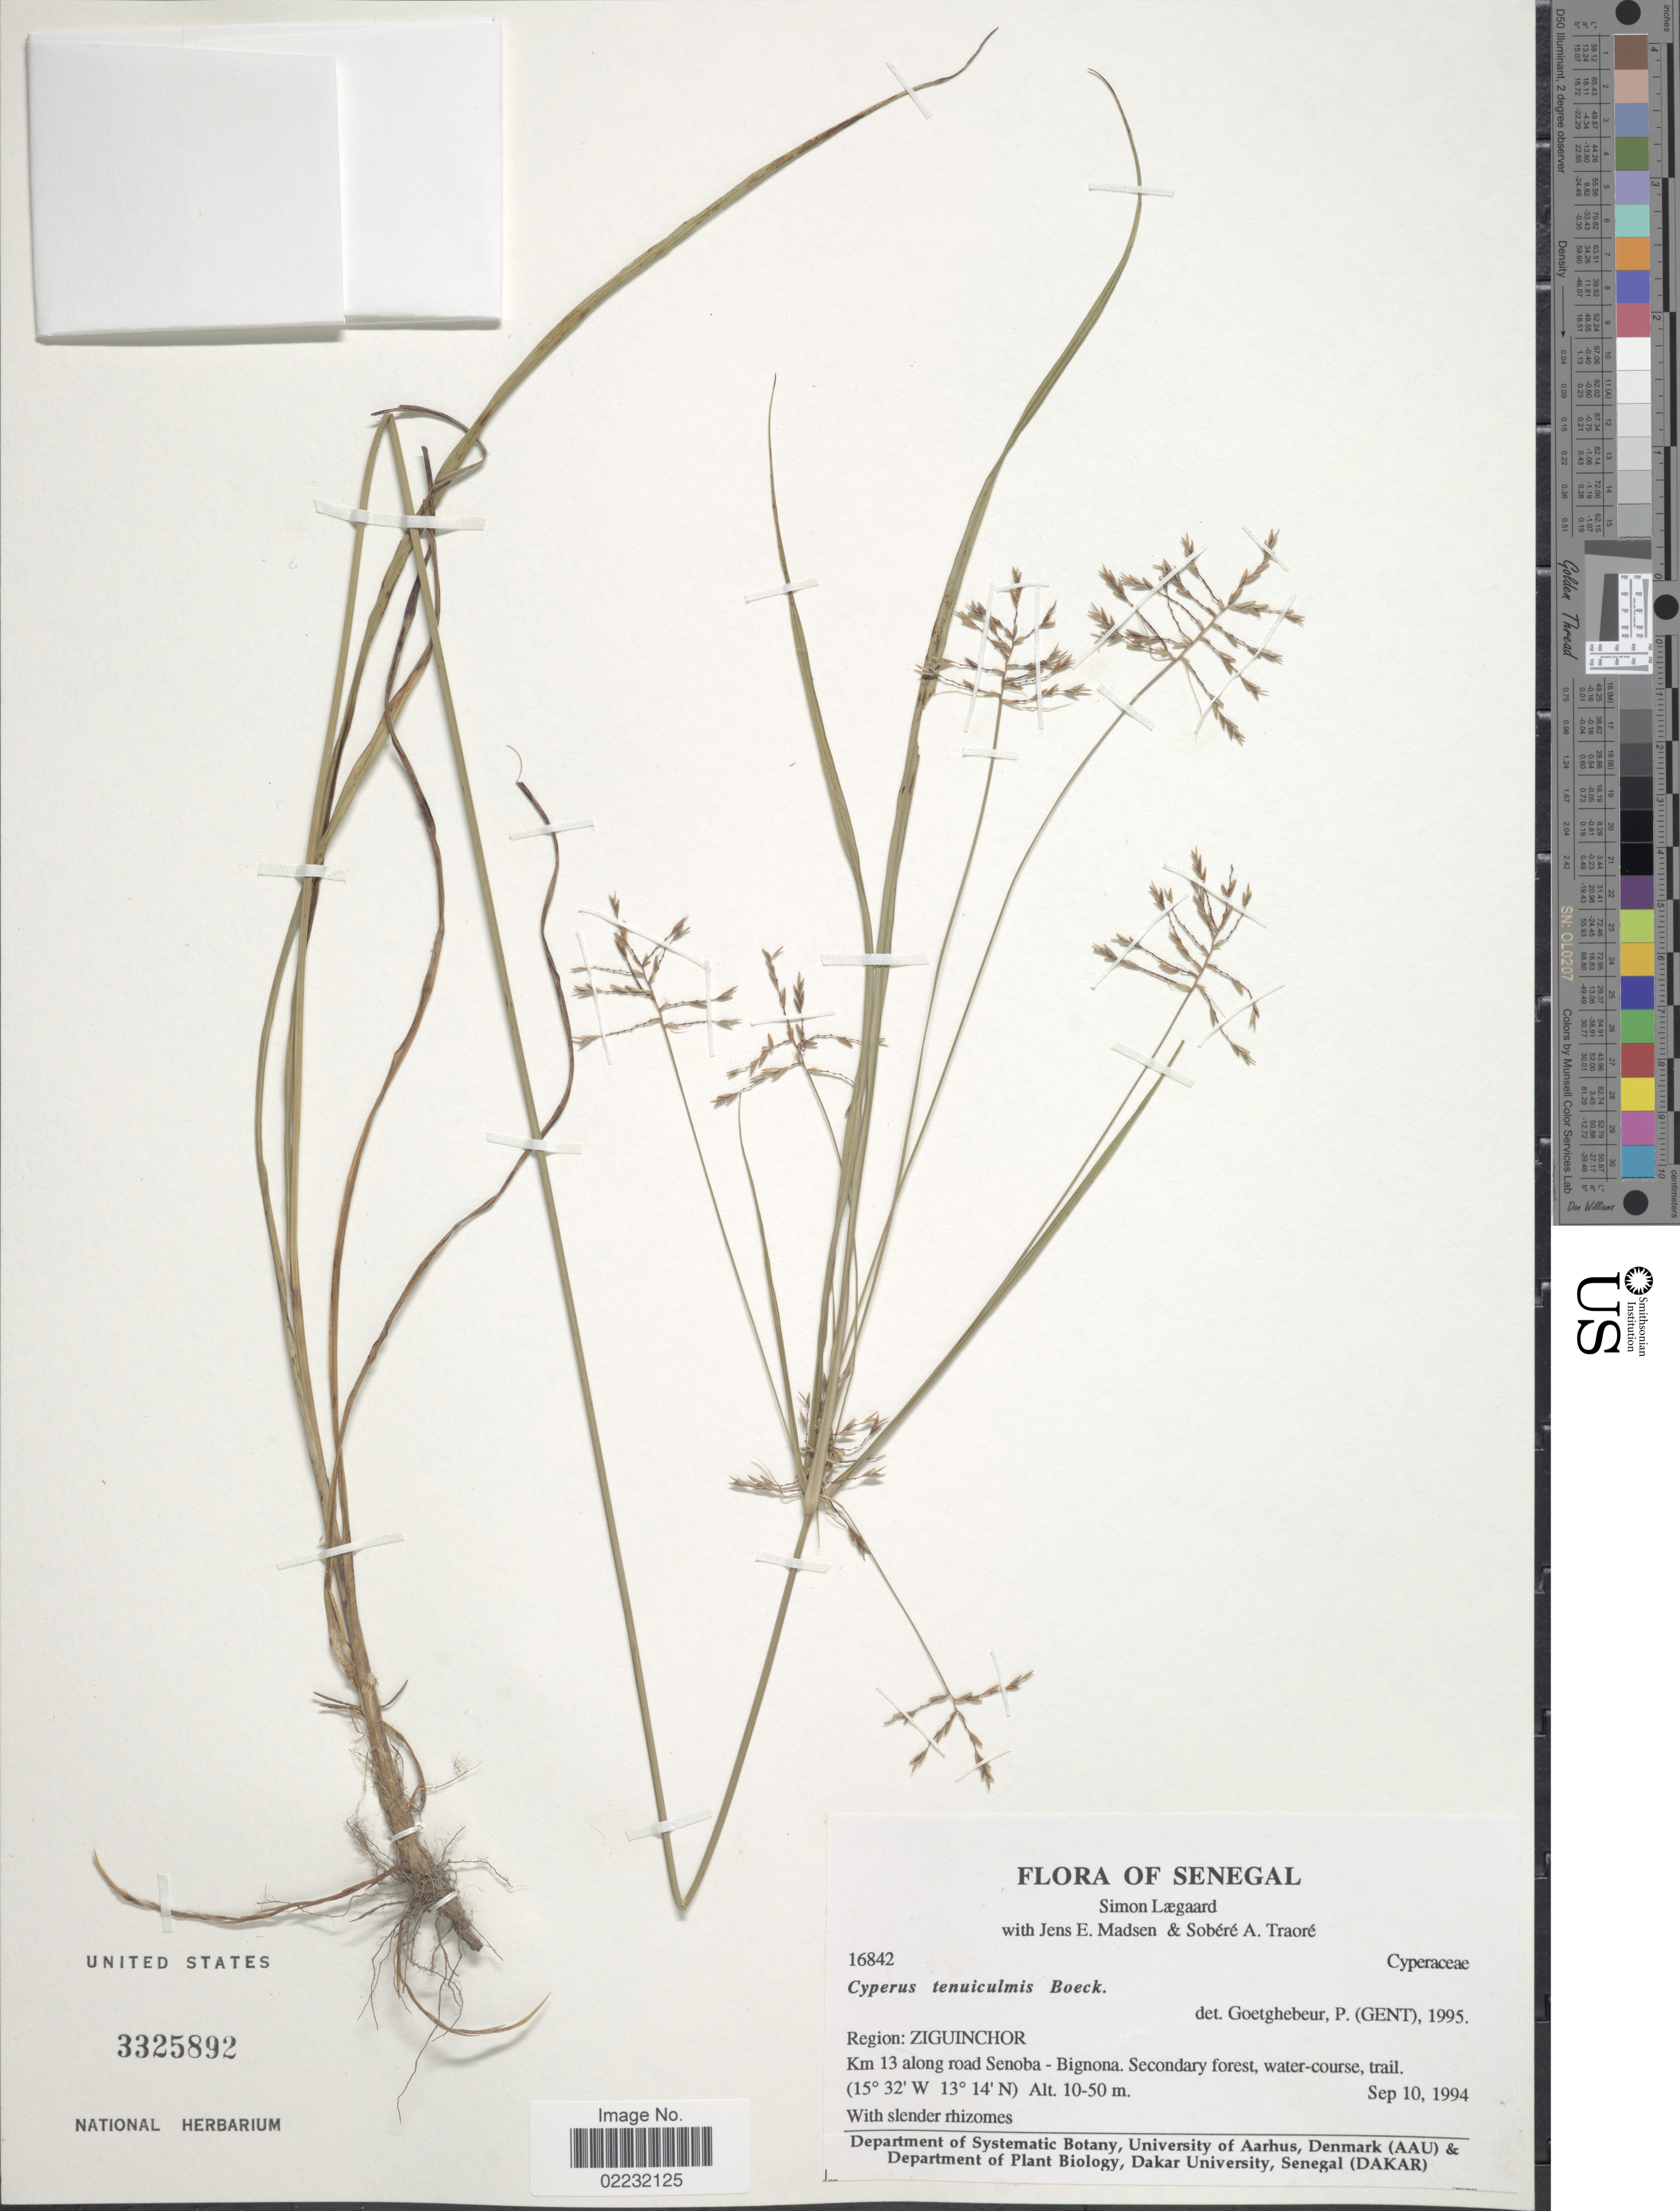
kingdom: Plantae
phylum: Tracheophyta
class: Liliopsida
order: Poales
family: Cyperaceae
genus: Cyperus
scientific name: Cyperus tenuiculmis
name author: Boeckeler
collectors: S. Lægaard, J. E. Madsen & S. Traore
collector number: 16842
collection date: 1994-09-10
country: Senegal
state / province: Ziguinchor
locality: Km 13 along road to Senoba-Bignona, secondary forest, water-course trail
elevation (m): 10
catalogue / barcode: US 3325892